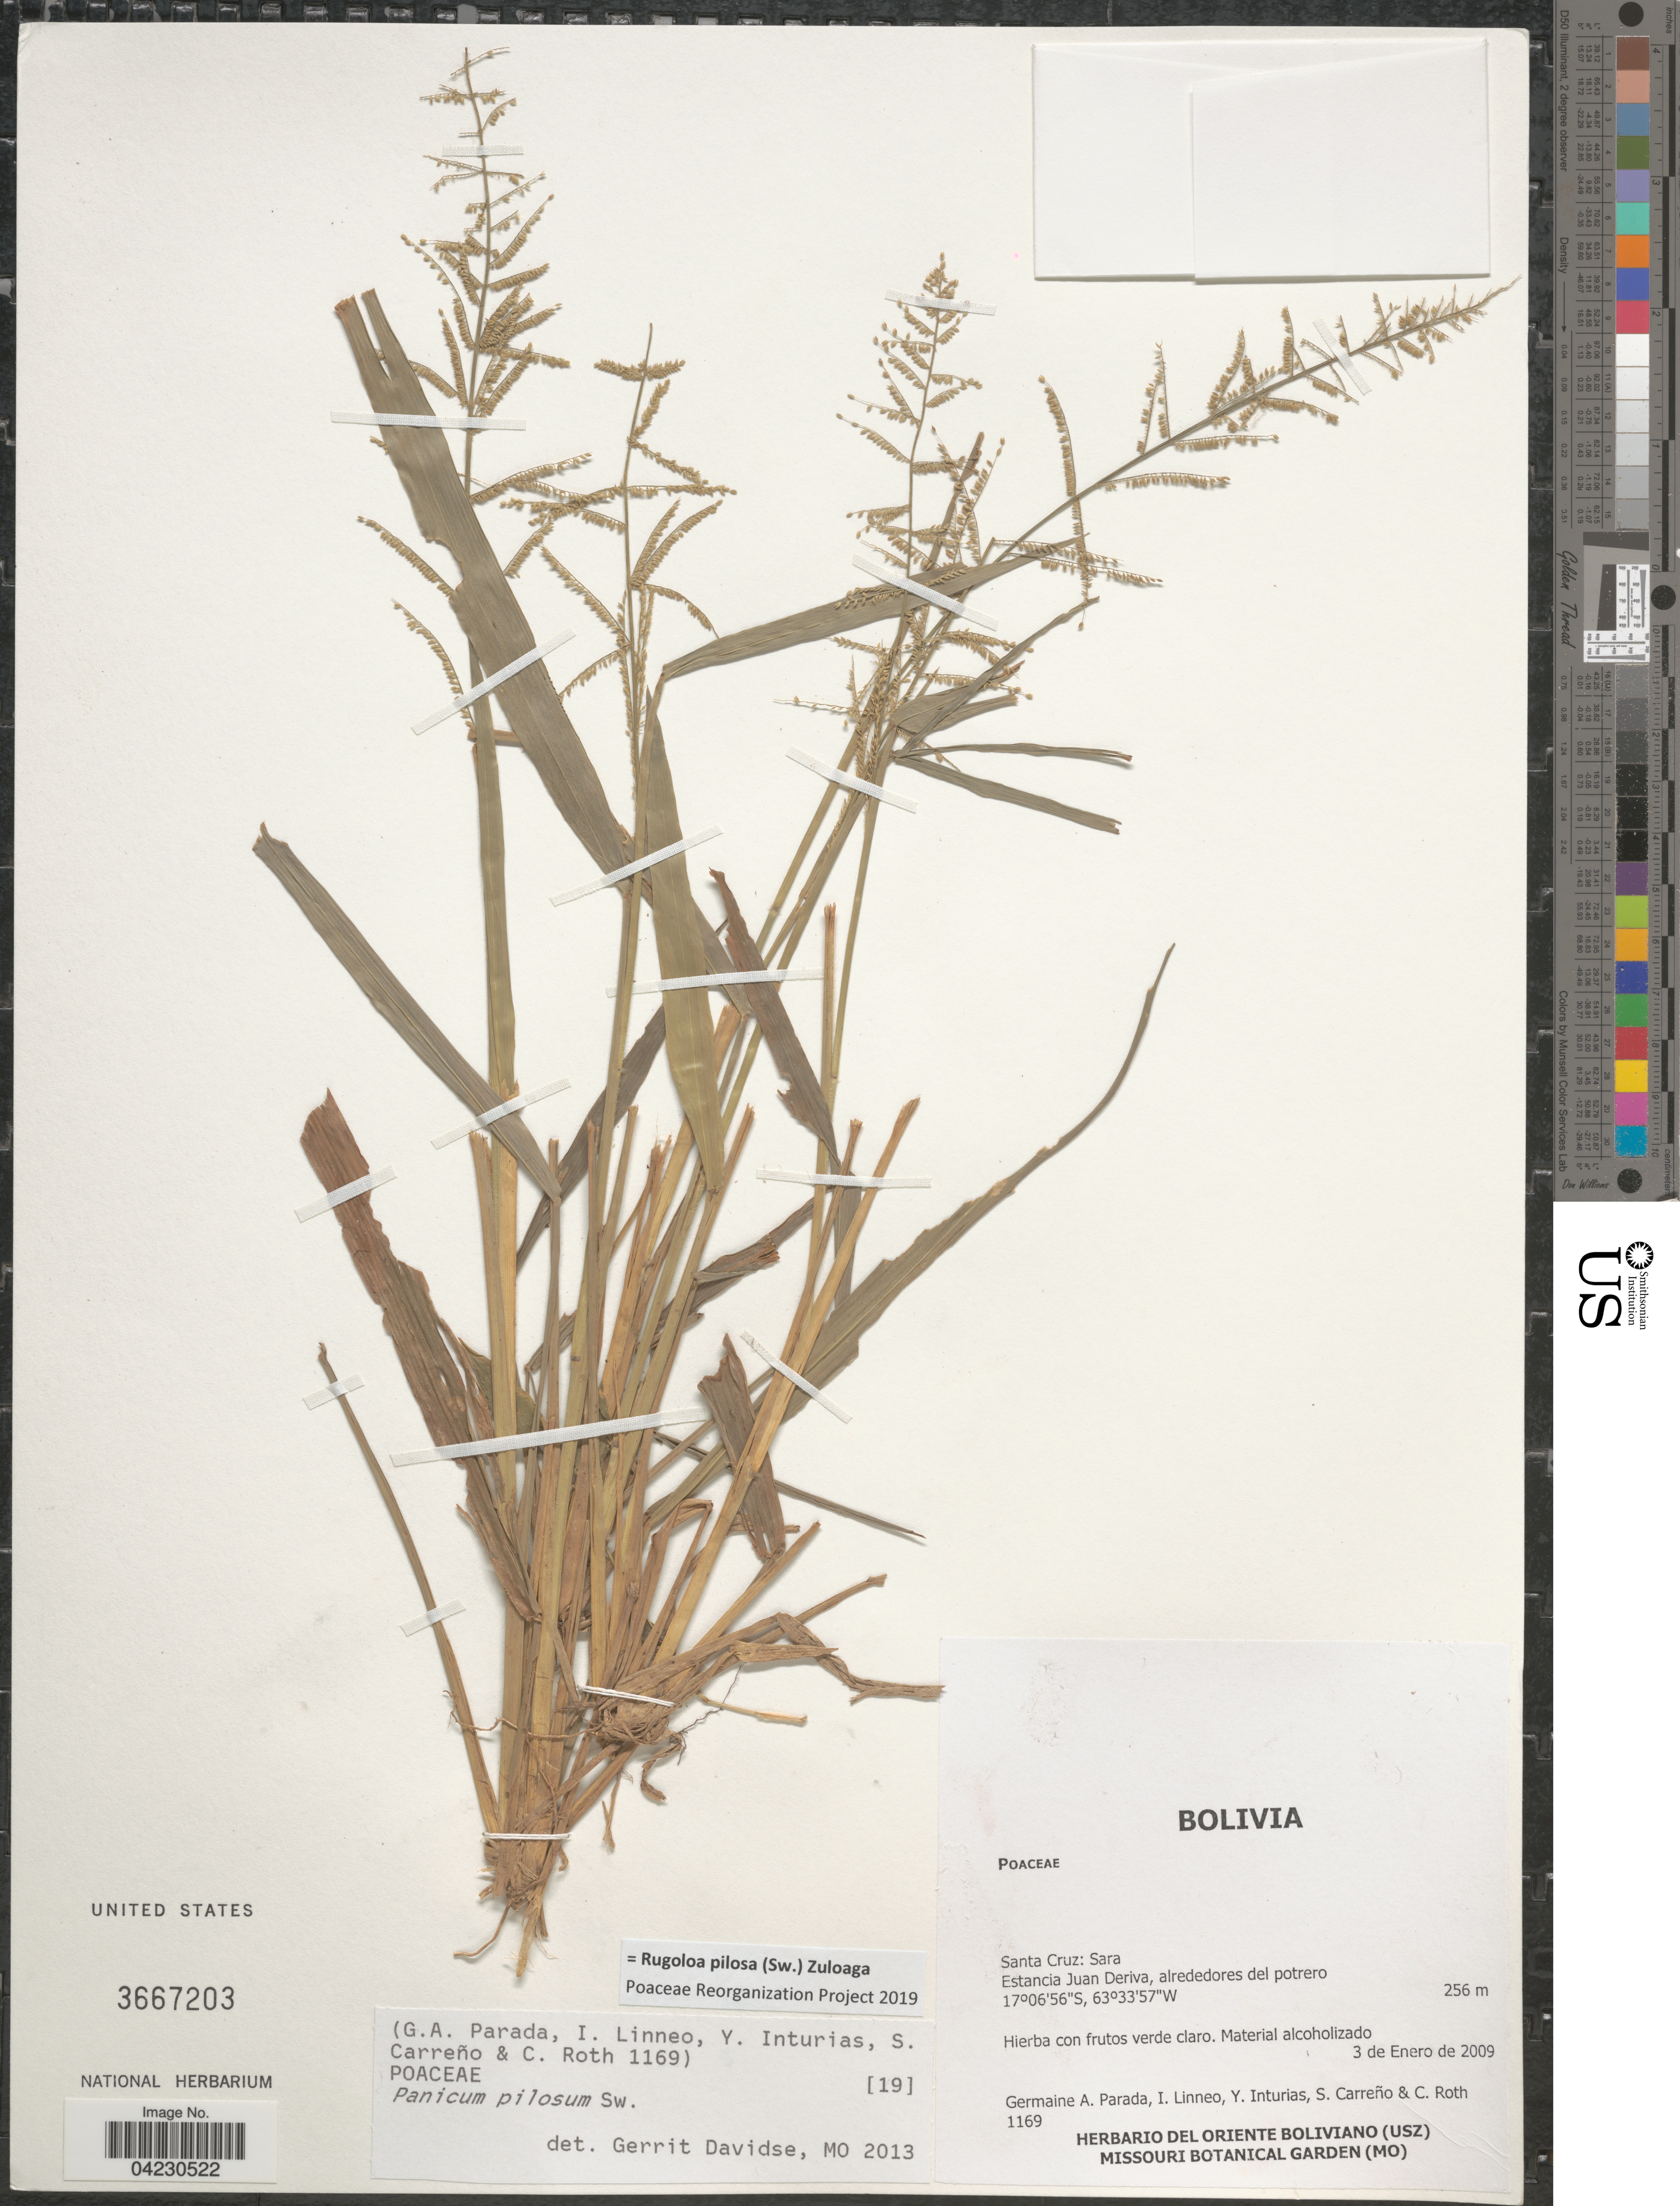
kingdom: Plantae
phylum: Tracheophyta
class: Liliopsida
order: Poales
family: Poaceae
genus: Rugoloa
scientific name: Rugoloa pilosa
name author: (Sw.) Zuloaga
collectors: G. Parada, I. Linneo, Y. Inturias, S. Carreno & C. Roth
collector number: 1169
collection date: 2009-01-03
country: Bolivia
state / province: Santa Cruz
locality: Sara. Estancia Juan Deriva, alrededores del potrero.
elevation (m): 256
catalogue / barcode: US 3667203